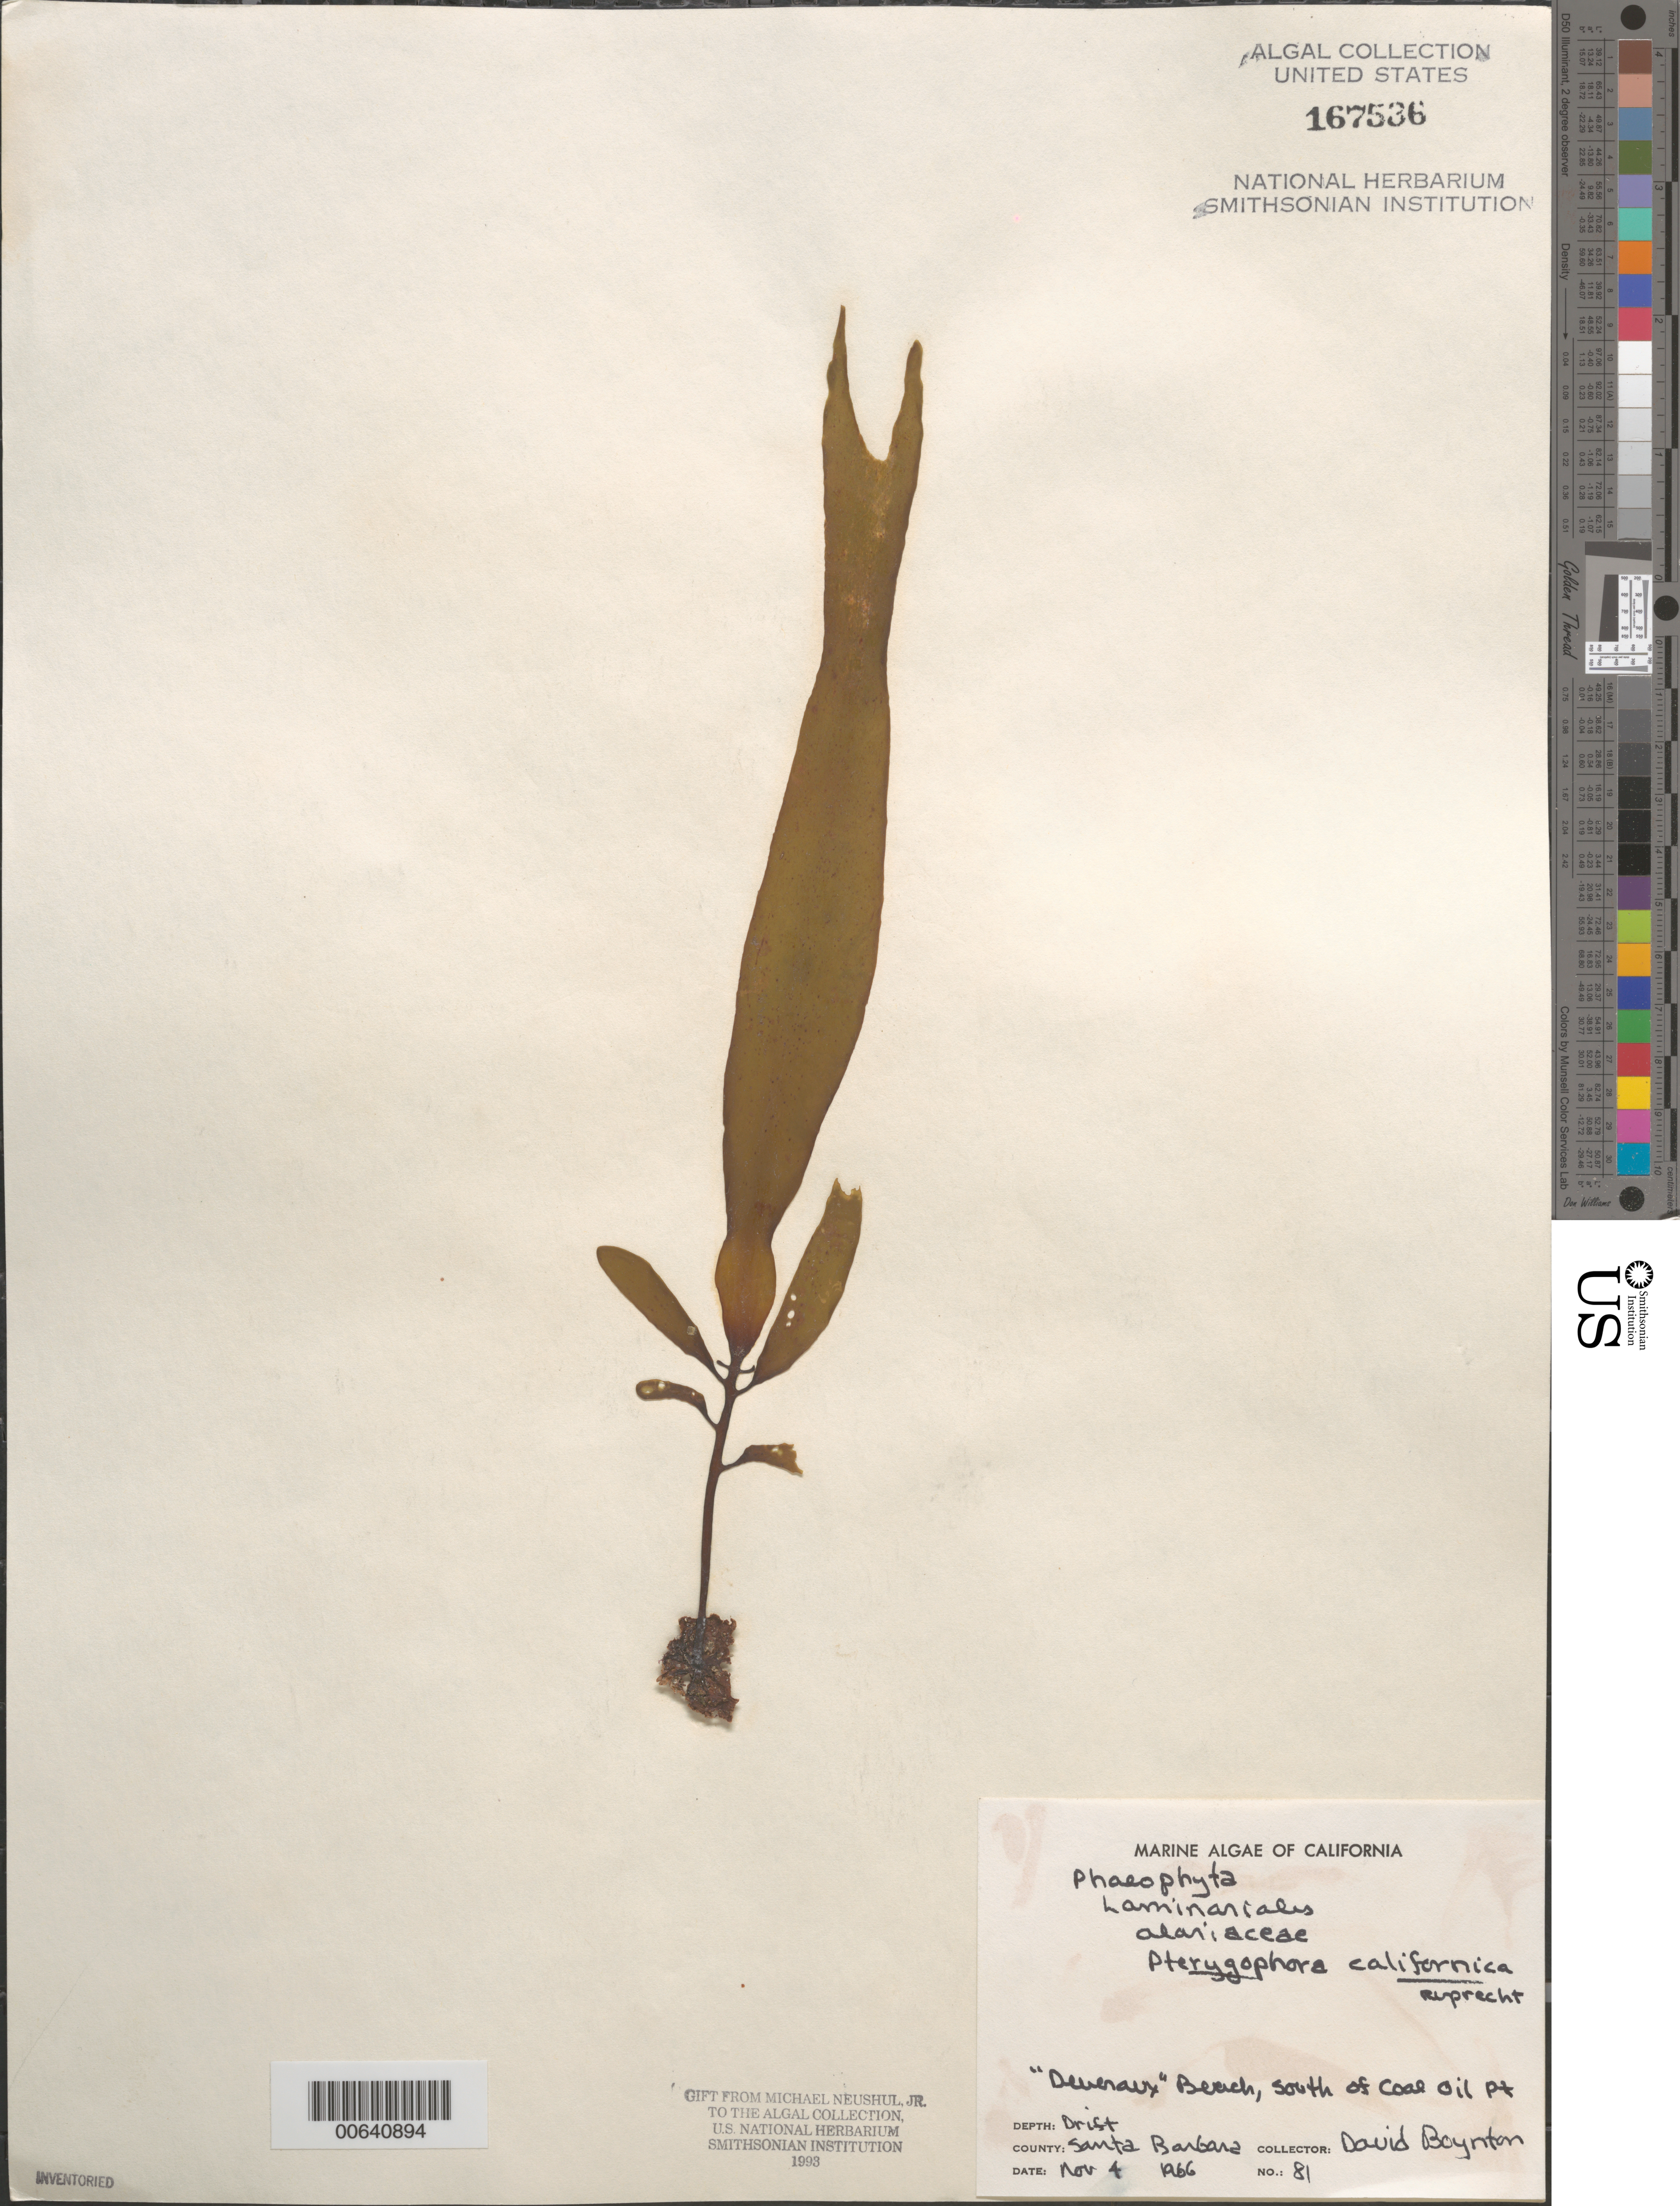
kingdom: Chromista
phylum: Ochrophyta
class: Phaeophyceae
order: Laminariales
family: Alariaceae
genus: Pterygophora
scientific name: Pterygophora californica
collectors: D. Boynton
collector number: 81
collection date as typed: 04 Nov 1966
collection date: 1966-11-04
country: United States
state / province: California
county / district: Santa Barbara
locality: Deveraux Beach, south of Coal Oil Point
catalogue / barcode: US 167536